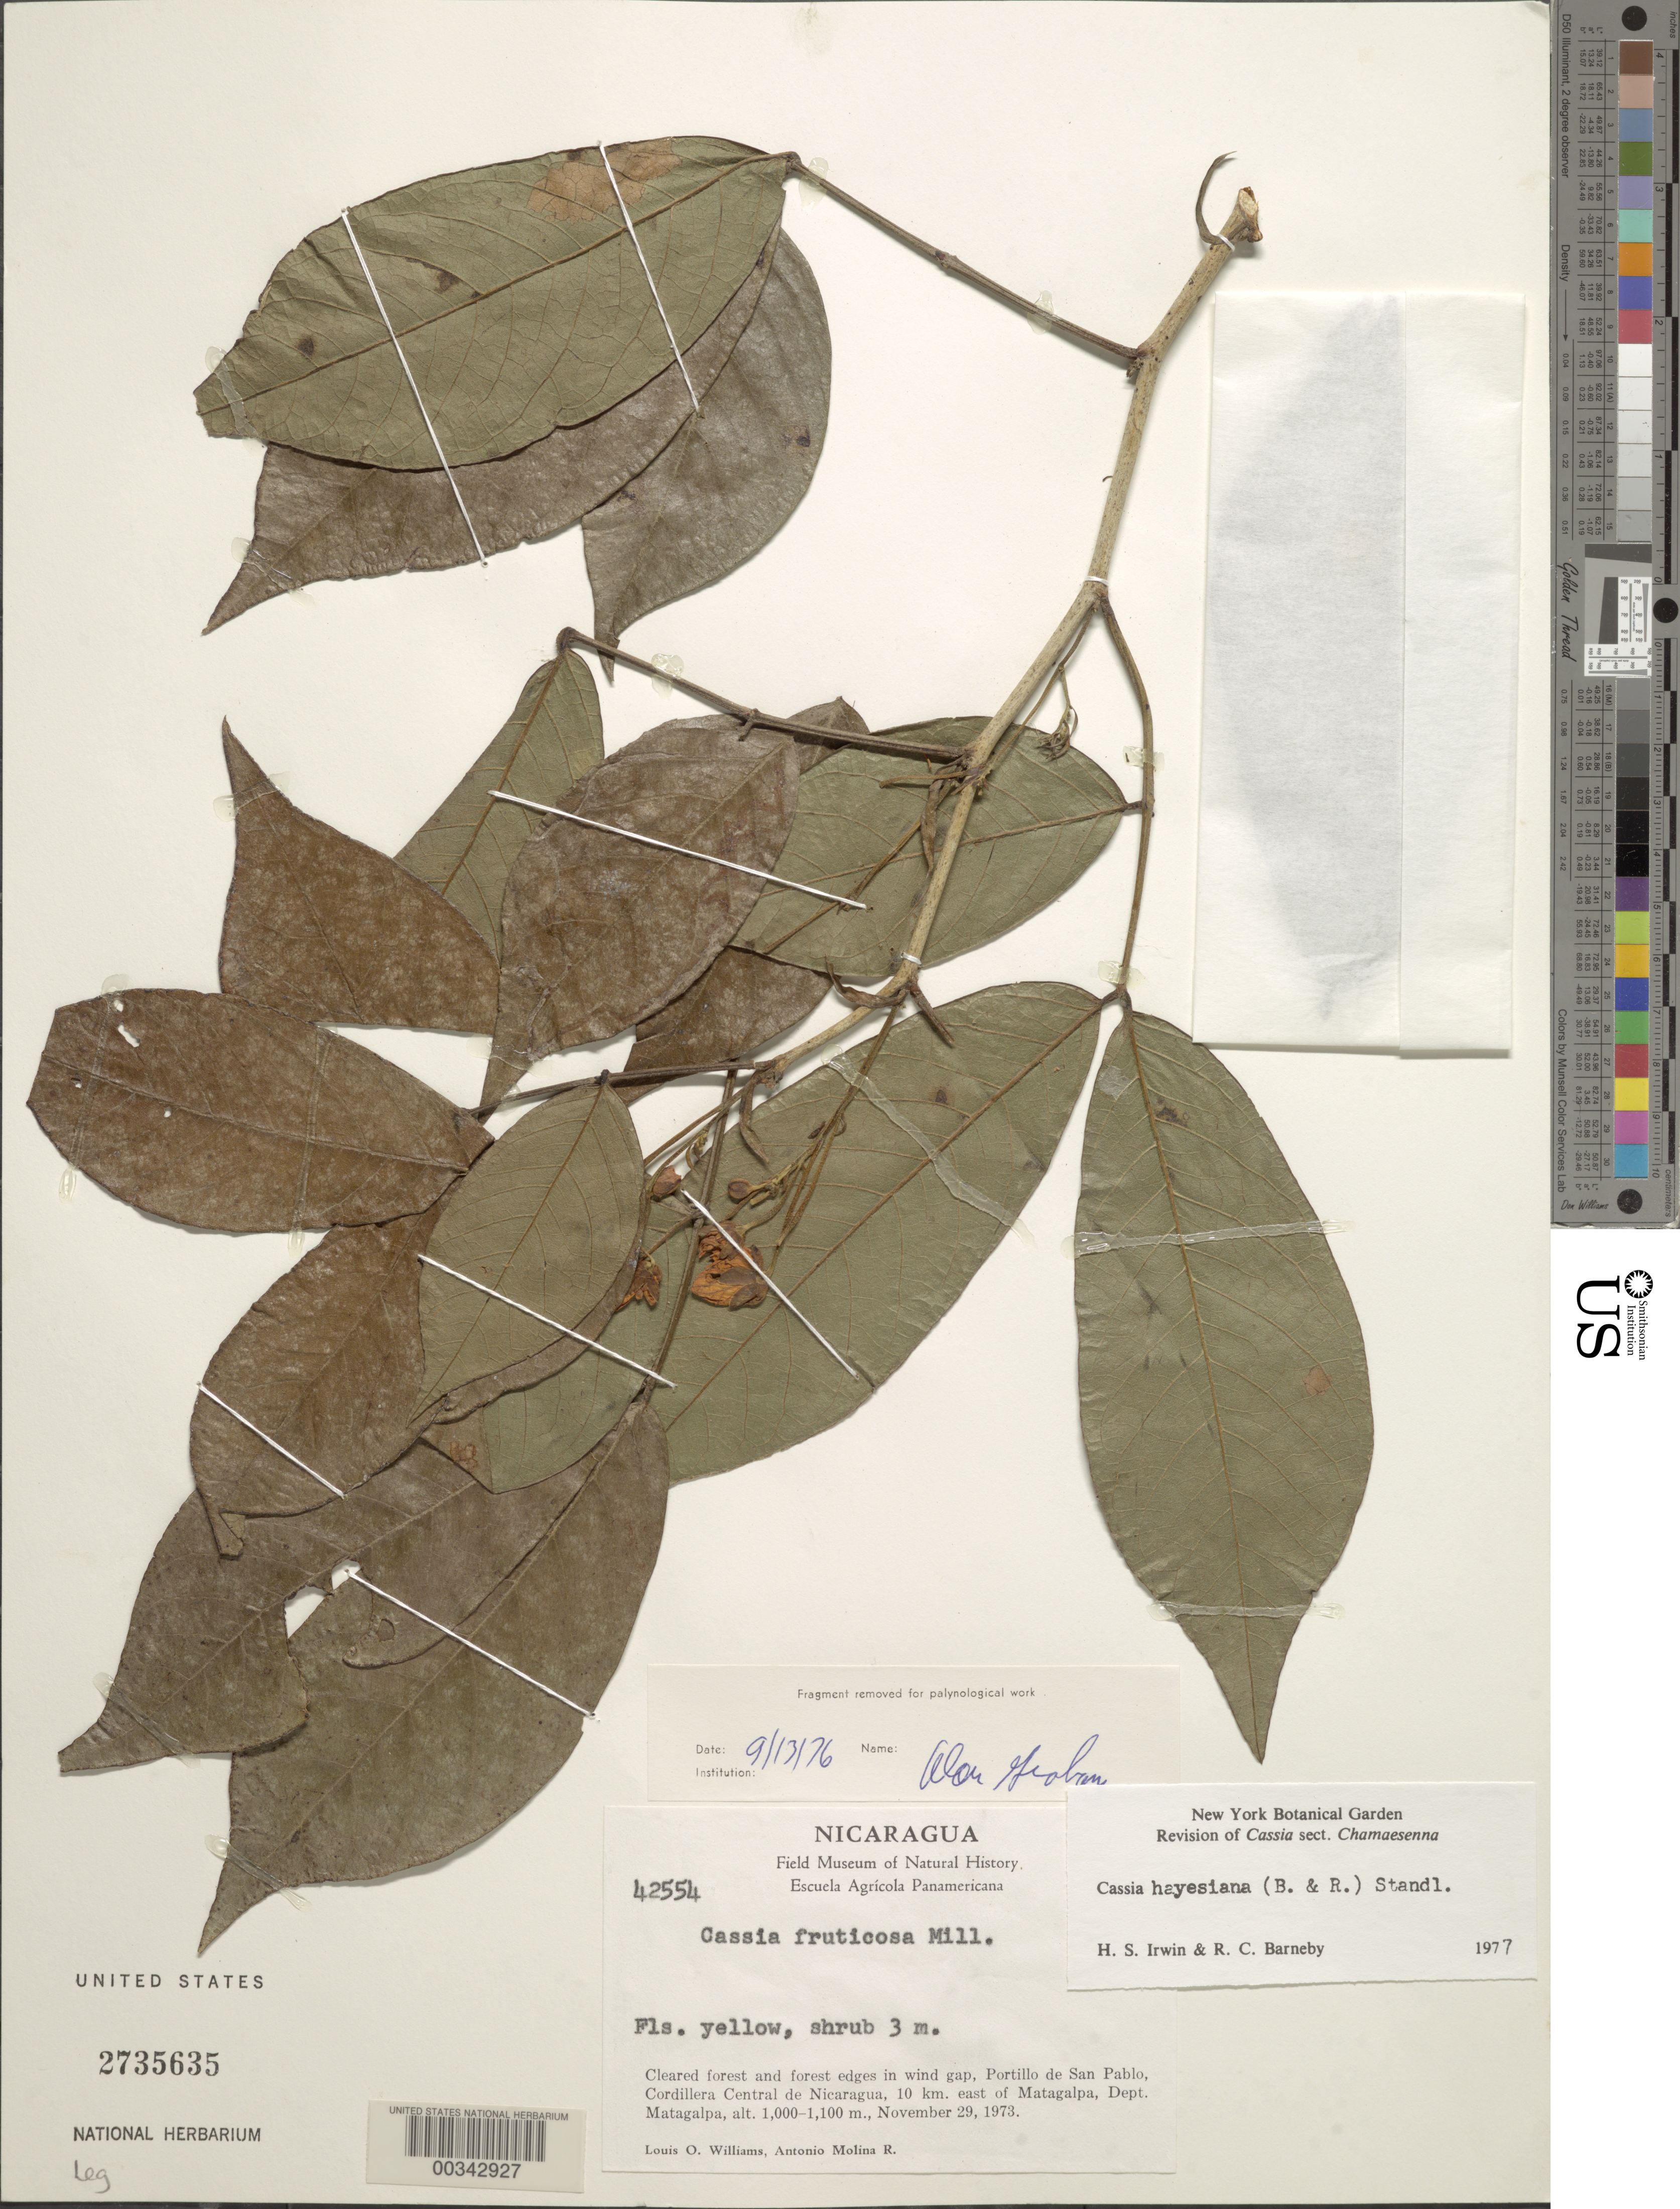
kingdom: Plantae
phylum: Tracheophyta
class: Magnoliopsida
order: Fabales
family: Fabaceae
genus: Senna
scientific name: Senna hayesiana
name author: (Britton & Rose) H.S. Irwin & Barneby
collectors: L. O. Williams & A. Molina R.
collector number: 42554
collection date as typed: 29 Nov 1973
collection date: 1973-11-29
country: Nicaragua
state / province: Matagalpa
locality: Portillo de san pablo, cordillera central de nicaragua, 10 km e of matagalpa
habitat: Cleared forest and forest edges in wind gap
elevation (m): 1000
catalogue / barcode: US 2735635